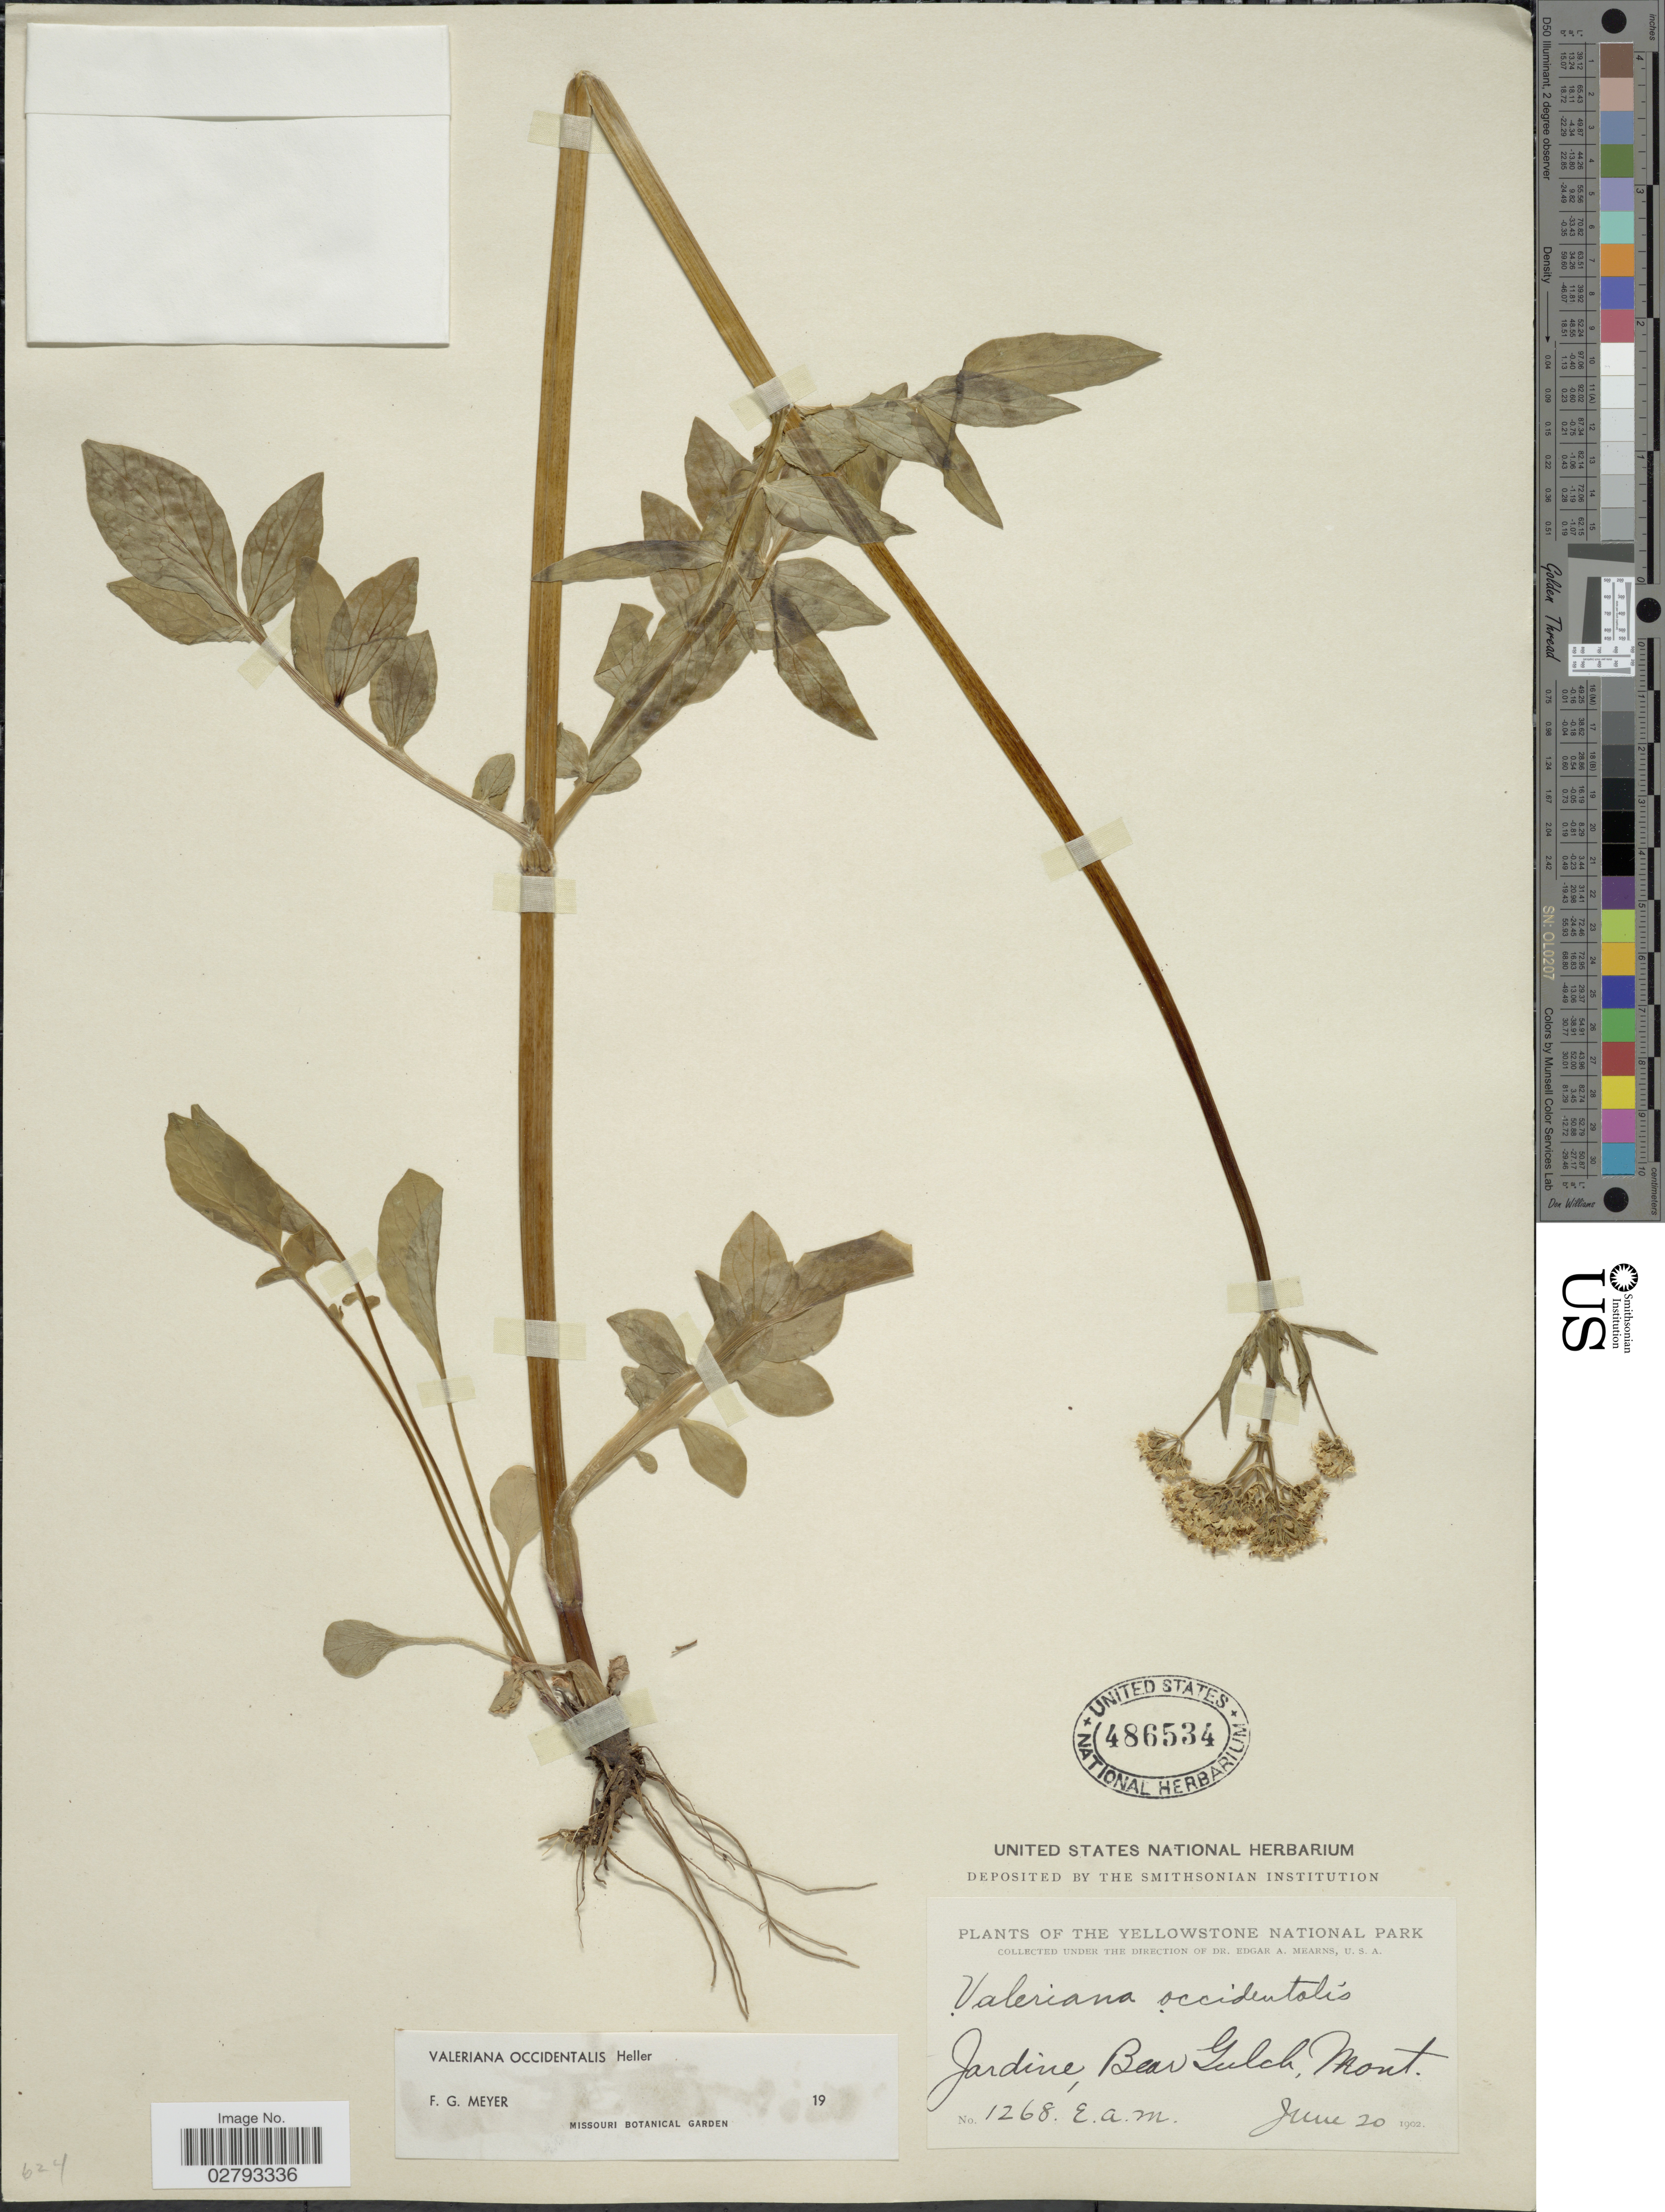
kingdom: Plantae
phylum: Tracheophyta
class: Magnoliopsida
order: Dipsacales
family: Caprifoliaceae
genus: Valeriana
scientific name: Valeriana occidentalis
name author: A. Heller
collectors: E. A. Mearns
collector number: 1268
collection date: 1902-06-20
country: United States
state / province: Montana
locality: Yellowstone National Park. Jardine, Bear Gulch.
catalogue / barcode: US 486534